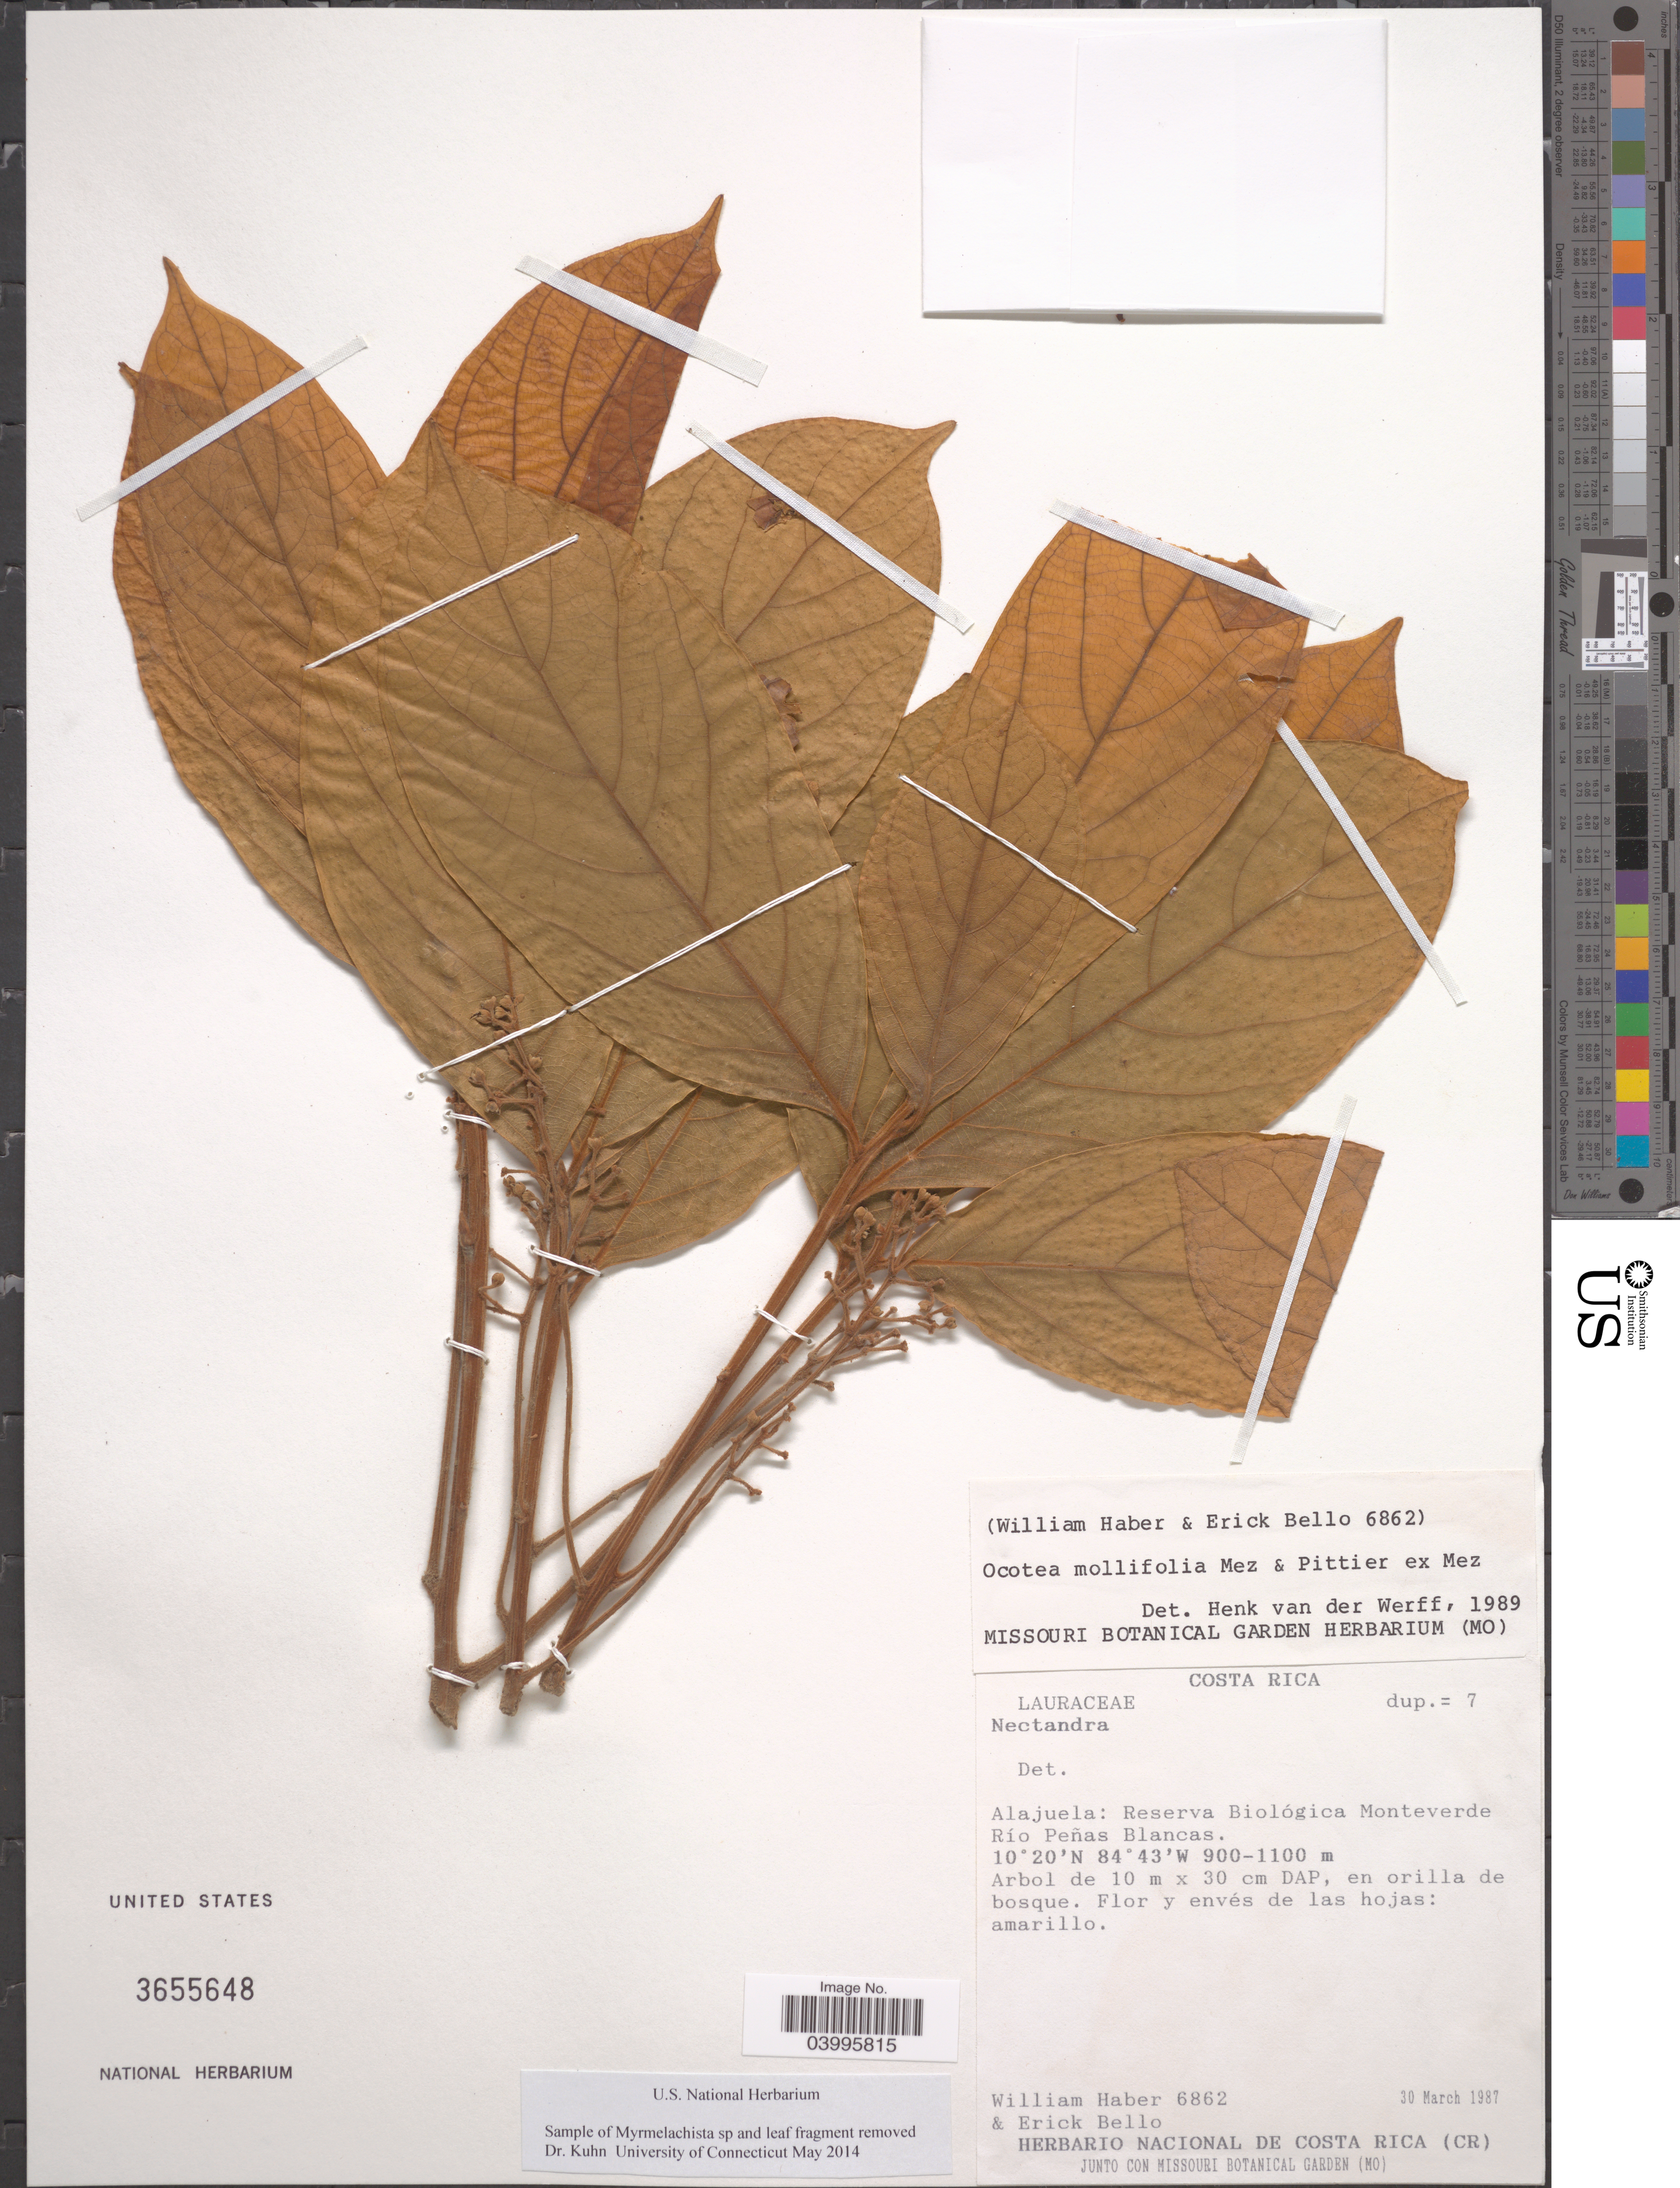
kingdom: Plantae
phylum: Tracheophyta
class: Magnoliopsida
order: Laurales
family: Lauraceae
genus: Ocotea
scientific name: Ocotea mollifolia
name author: Mez & Pittier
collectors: W. Haber & E. Bello C.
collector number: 6862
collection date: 1987-03-30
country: Costa Rica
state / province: Alajuela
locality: Reserva Biológica Monteverde Río Peñas Blancas.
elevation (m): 900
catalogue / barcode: US 3655648